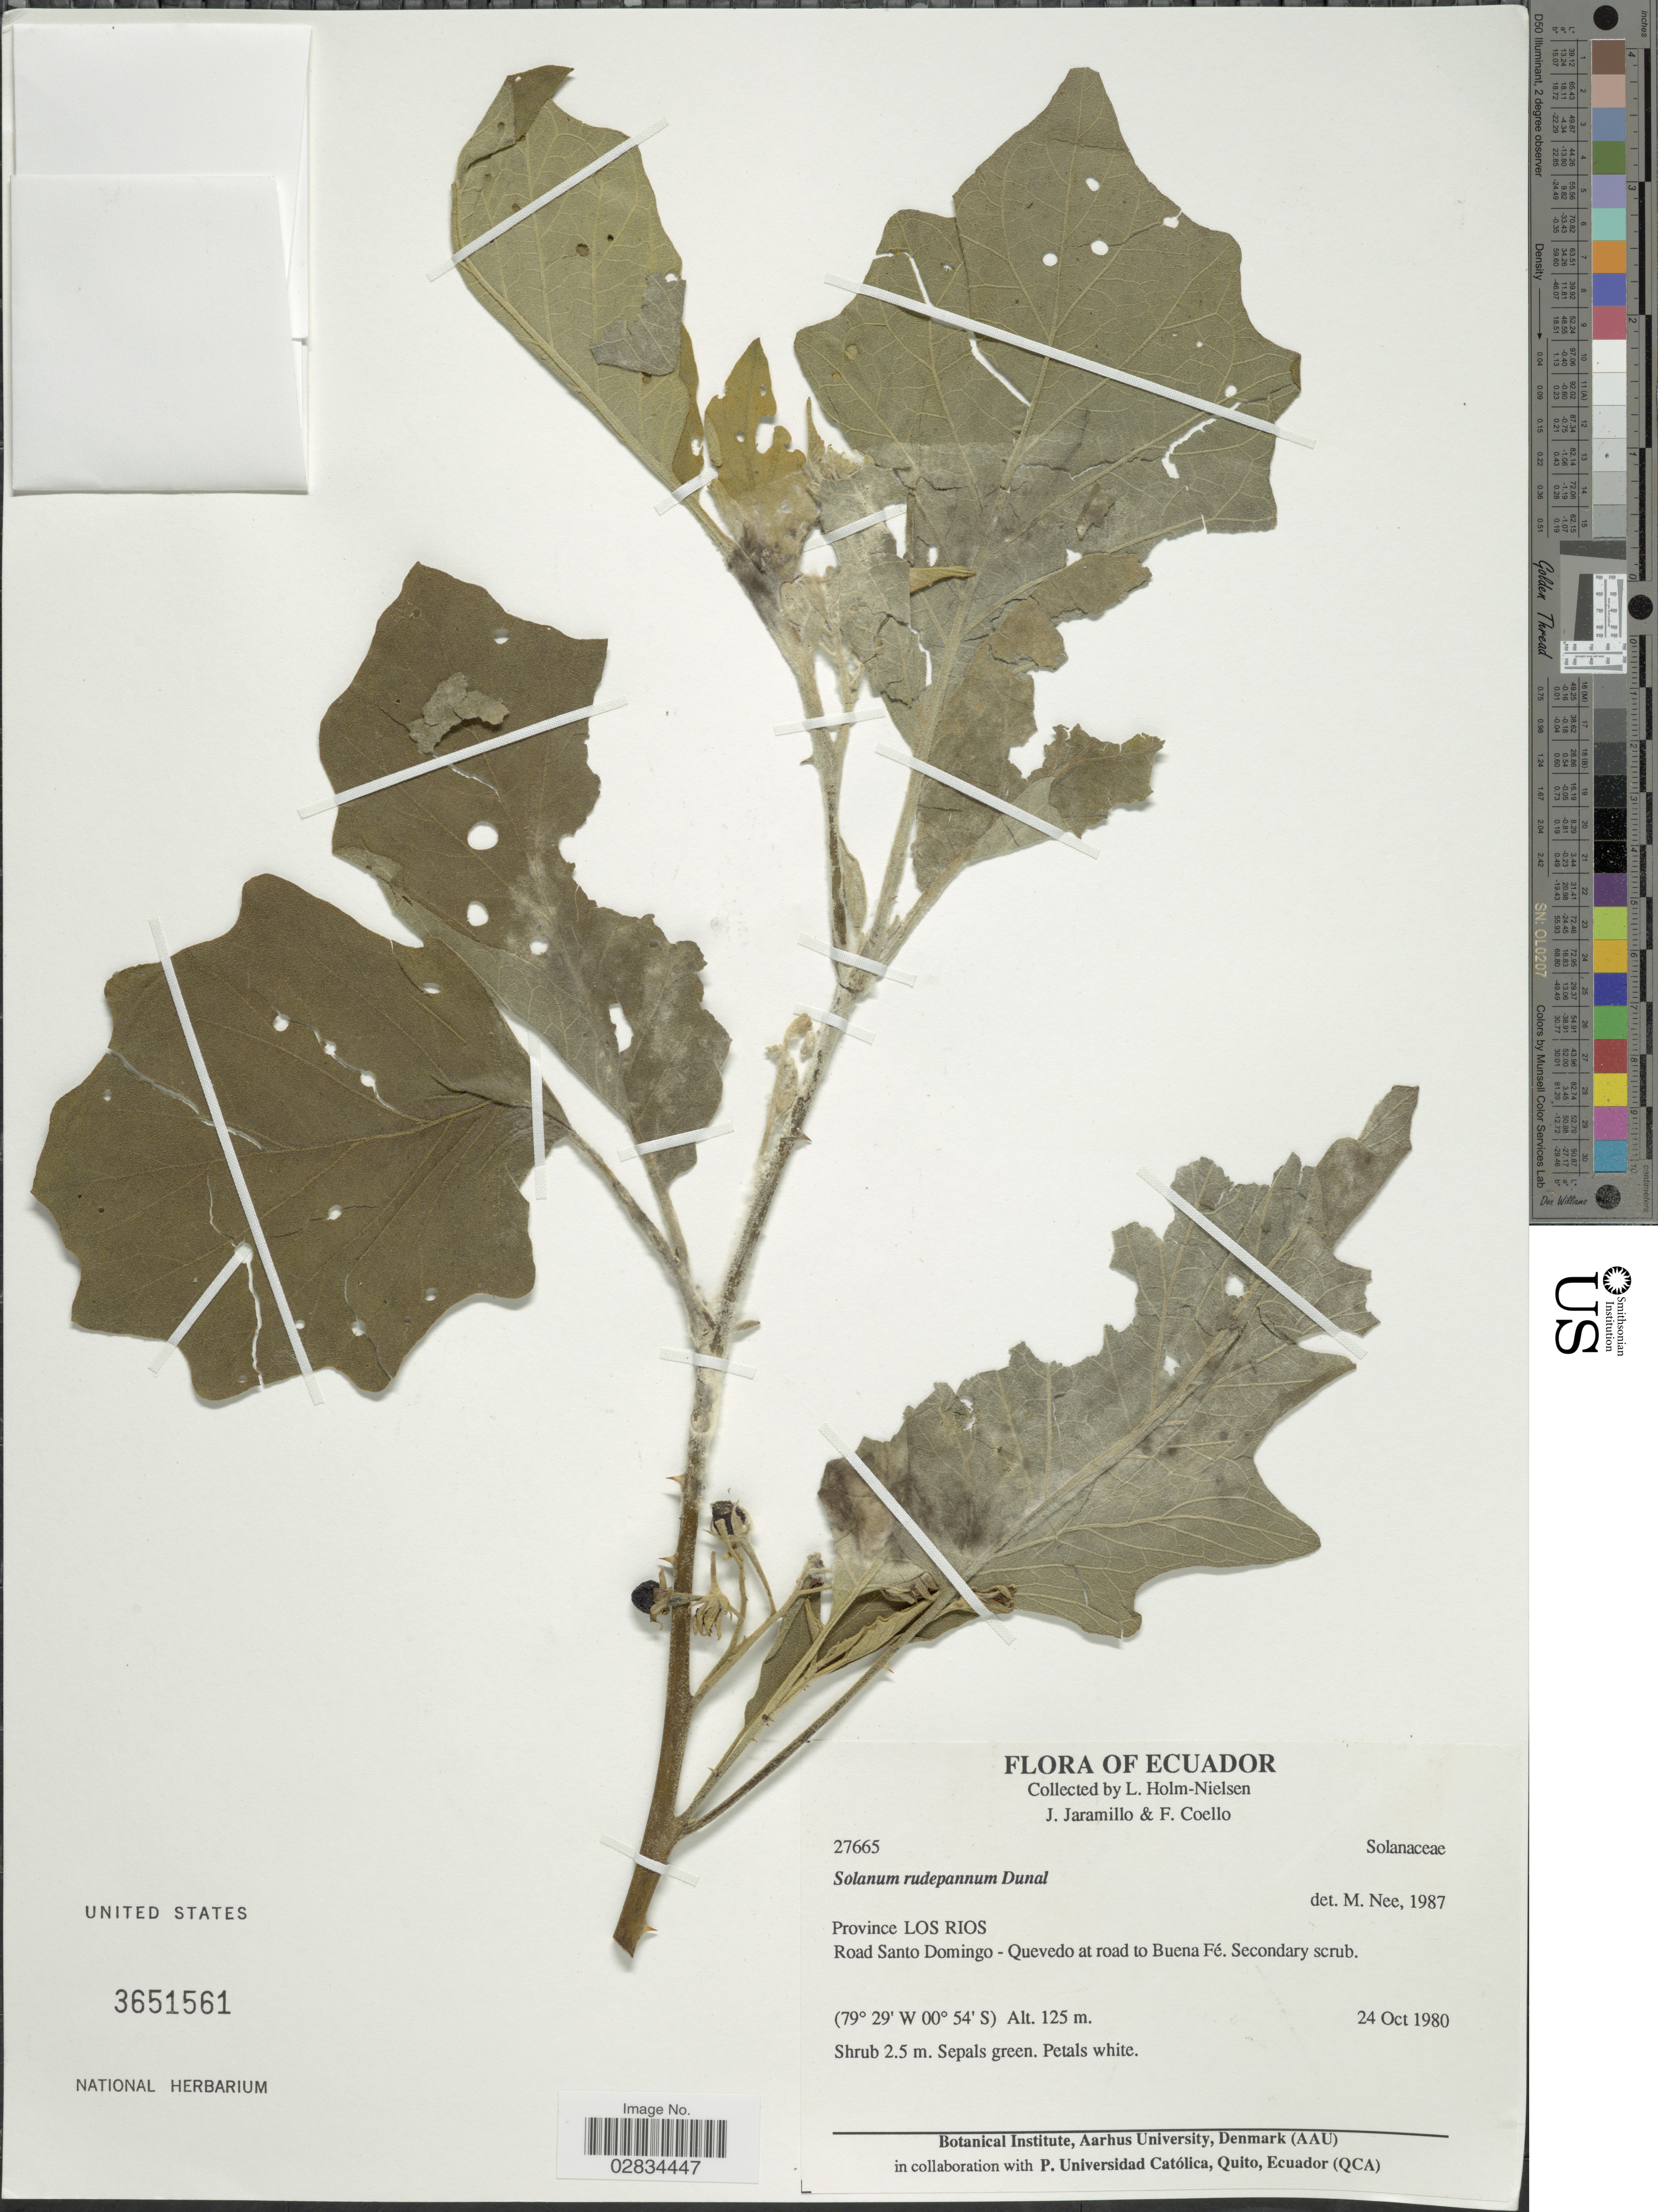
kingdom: Plantae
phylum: Tracheophyta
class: Magnoliopsida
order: Solanales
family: Solanaceae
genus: Solanum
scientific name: Solanum rudepannum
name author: Dunal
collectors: L. Holm-Nielsen, J. Jaramillo & F. Coello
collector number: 27665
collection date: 1980-10-24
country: Ecuador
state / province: Los Ríos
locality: Province Los Rios. Road Santo Domingo - Quevedo at road to Buena Fé.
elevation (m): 125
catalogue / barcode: US 3651561